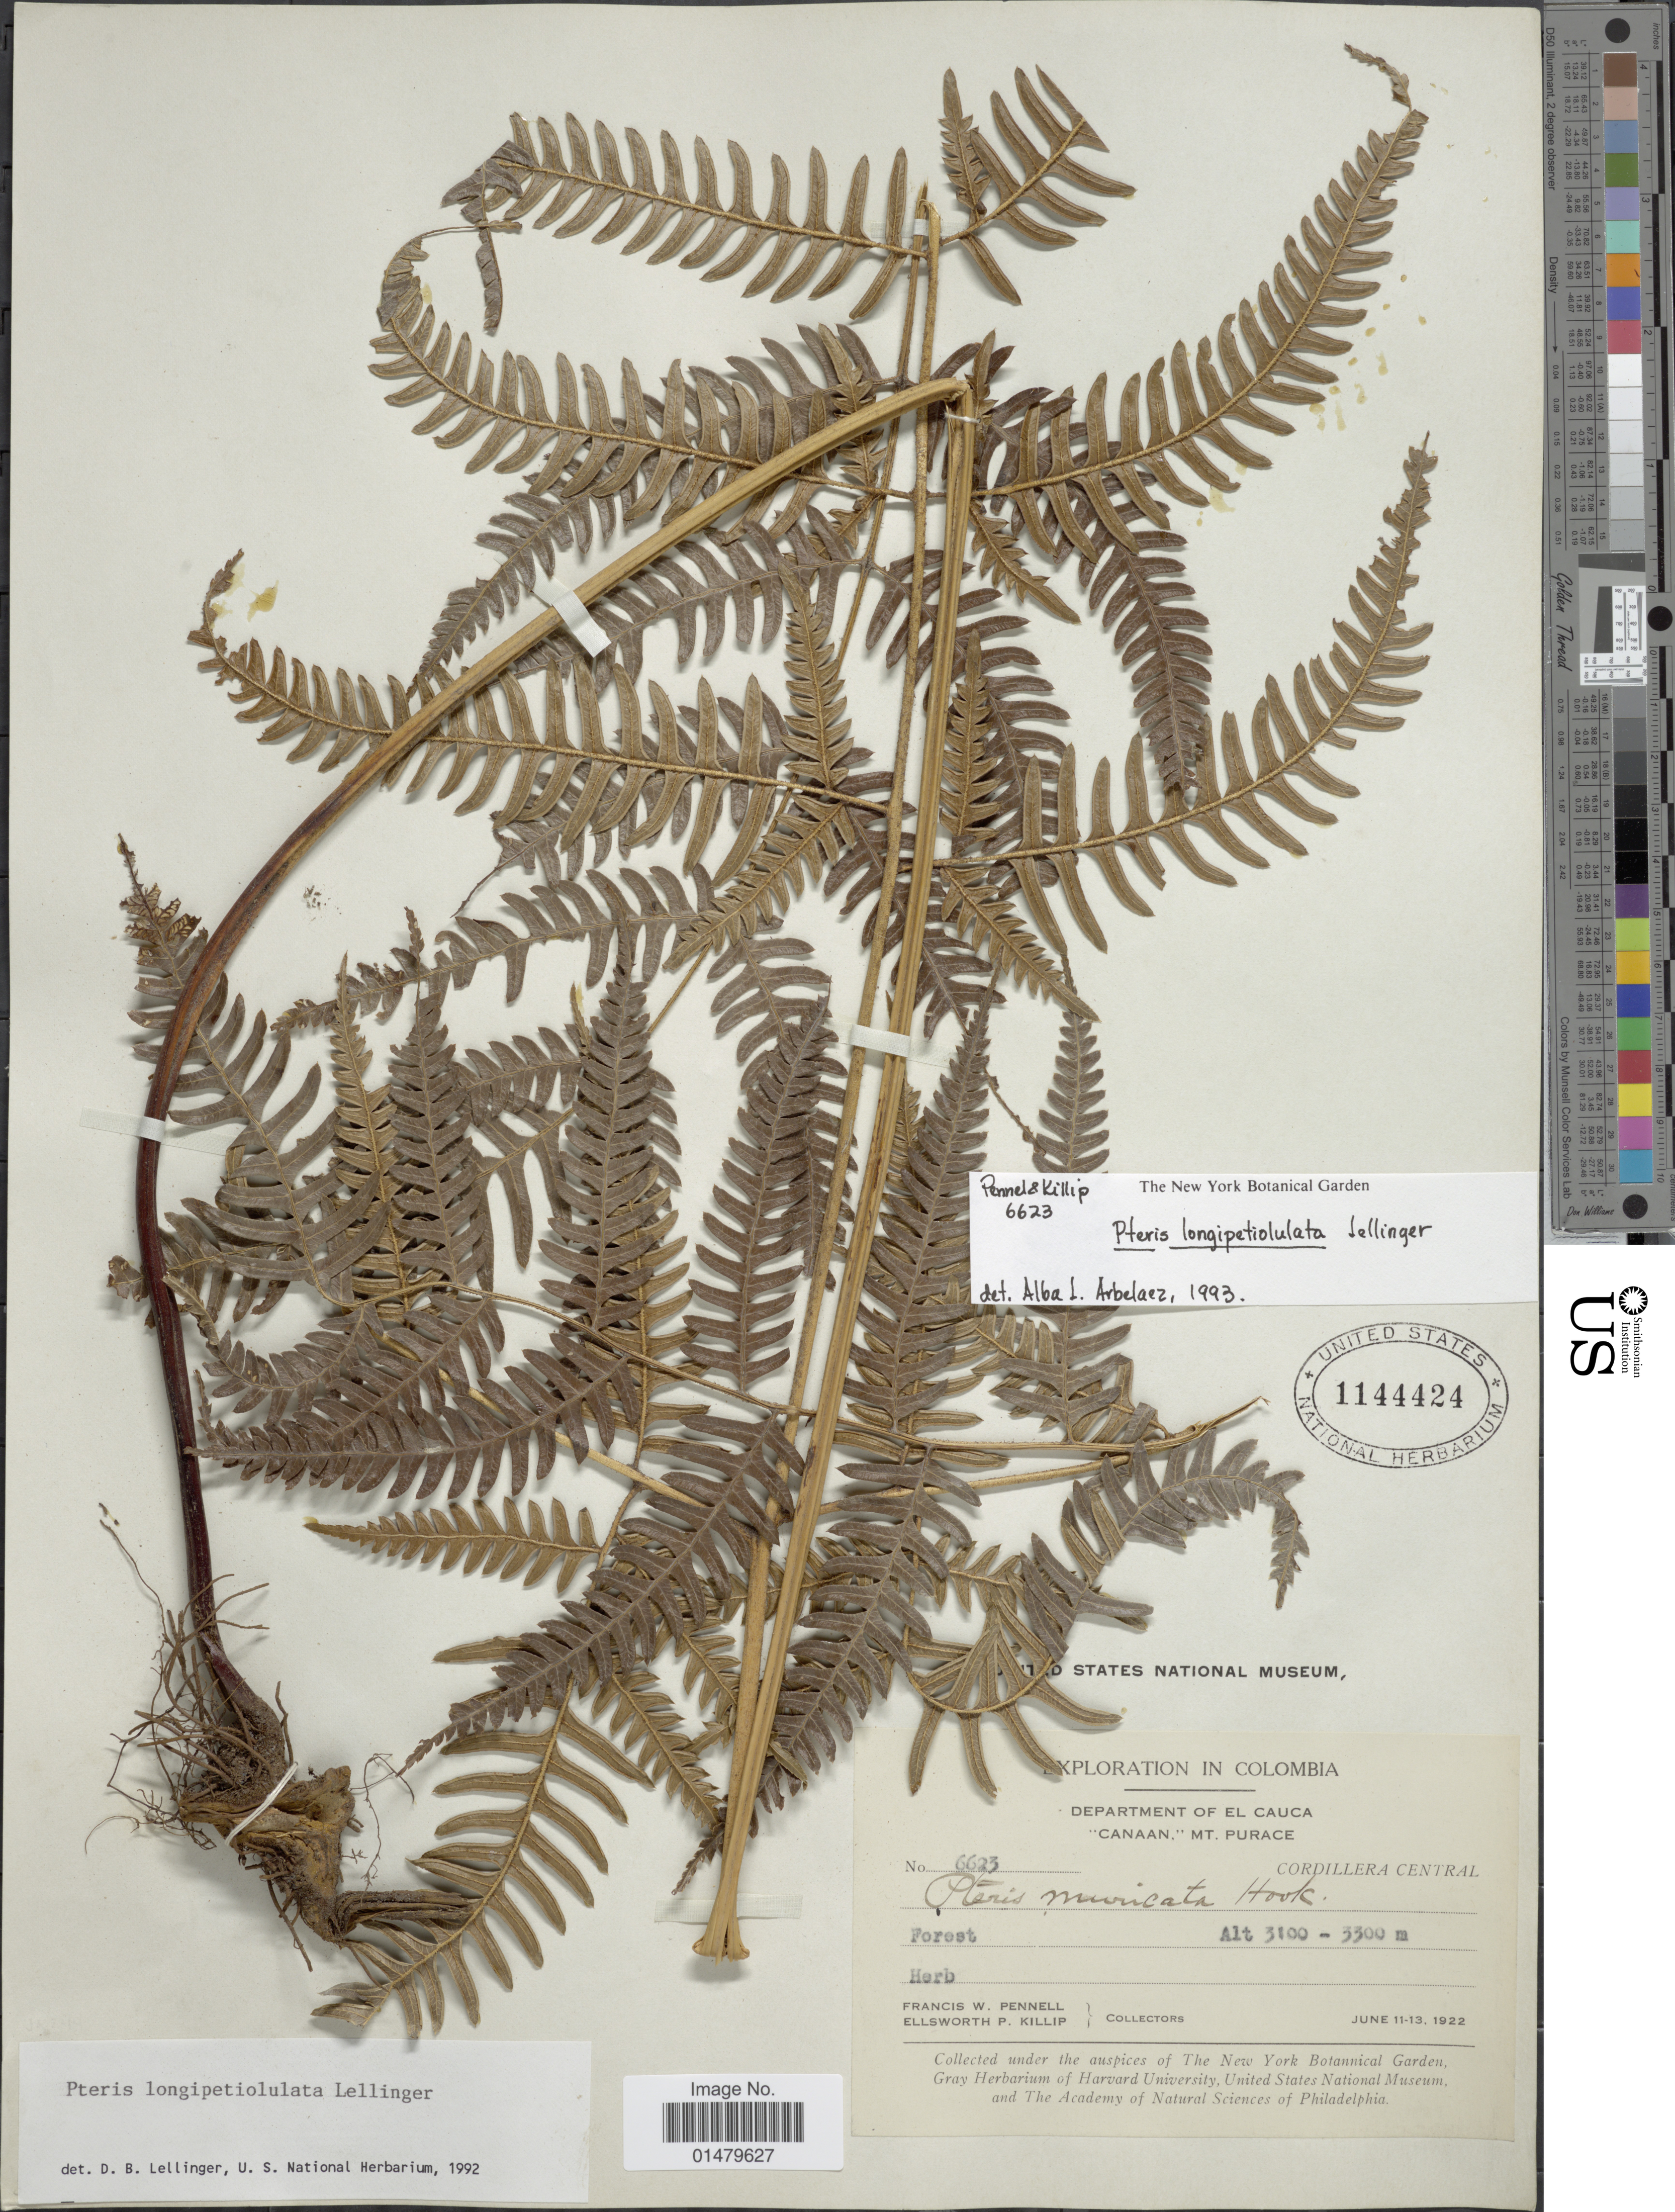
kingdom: Plantae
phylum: Tracheophyta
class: Polypodiopsida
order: Polypodiales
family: Pteridaceae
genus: Pteris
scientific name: Pteris longipetiololata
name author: Lellinger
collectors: F. W. Pennell & E. P. Killip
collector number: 6623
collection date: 1922-06-11/1922-06-13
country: Colombia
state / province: Cauca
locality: Departament of El Cauca 'Canaan,' Mt. Purace. Cordillera Central.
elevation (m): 3100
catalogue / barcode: US 1144424